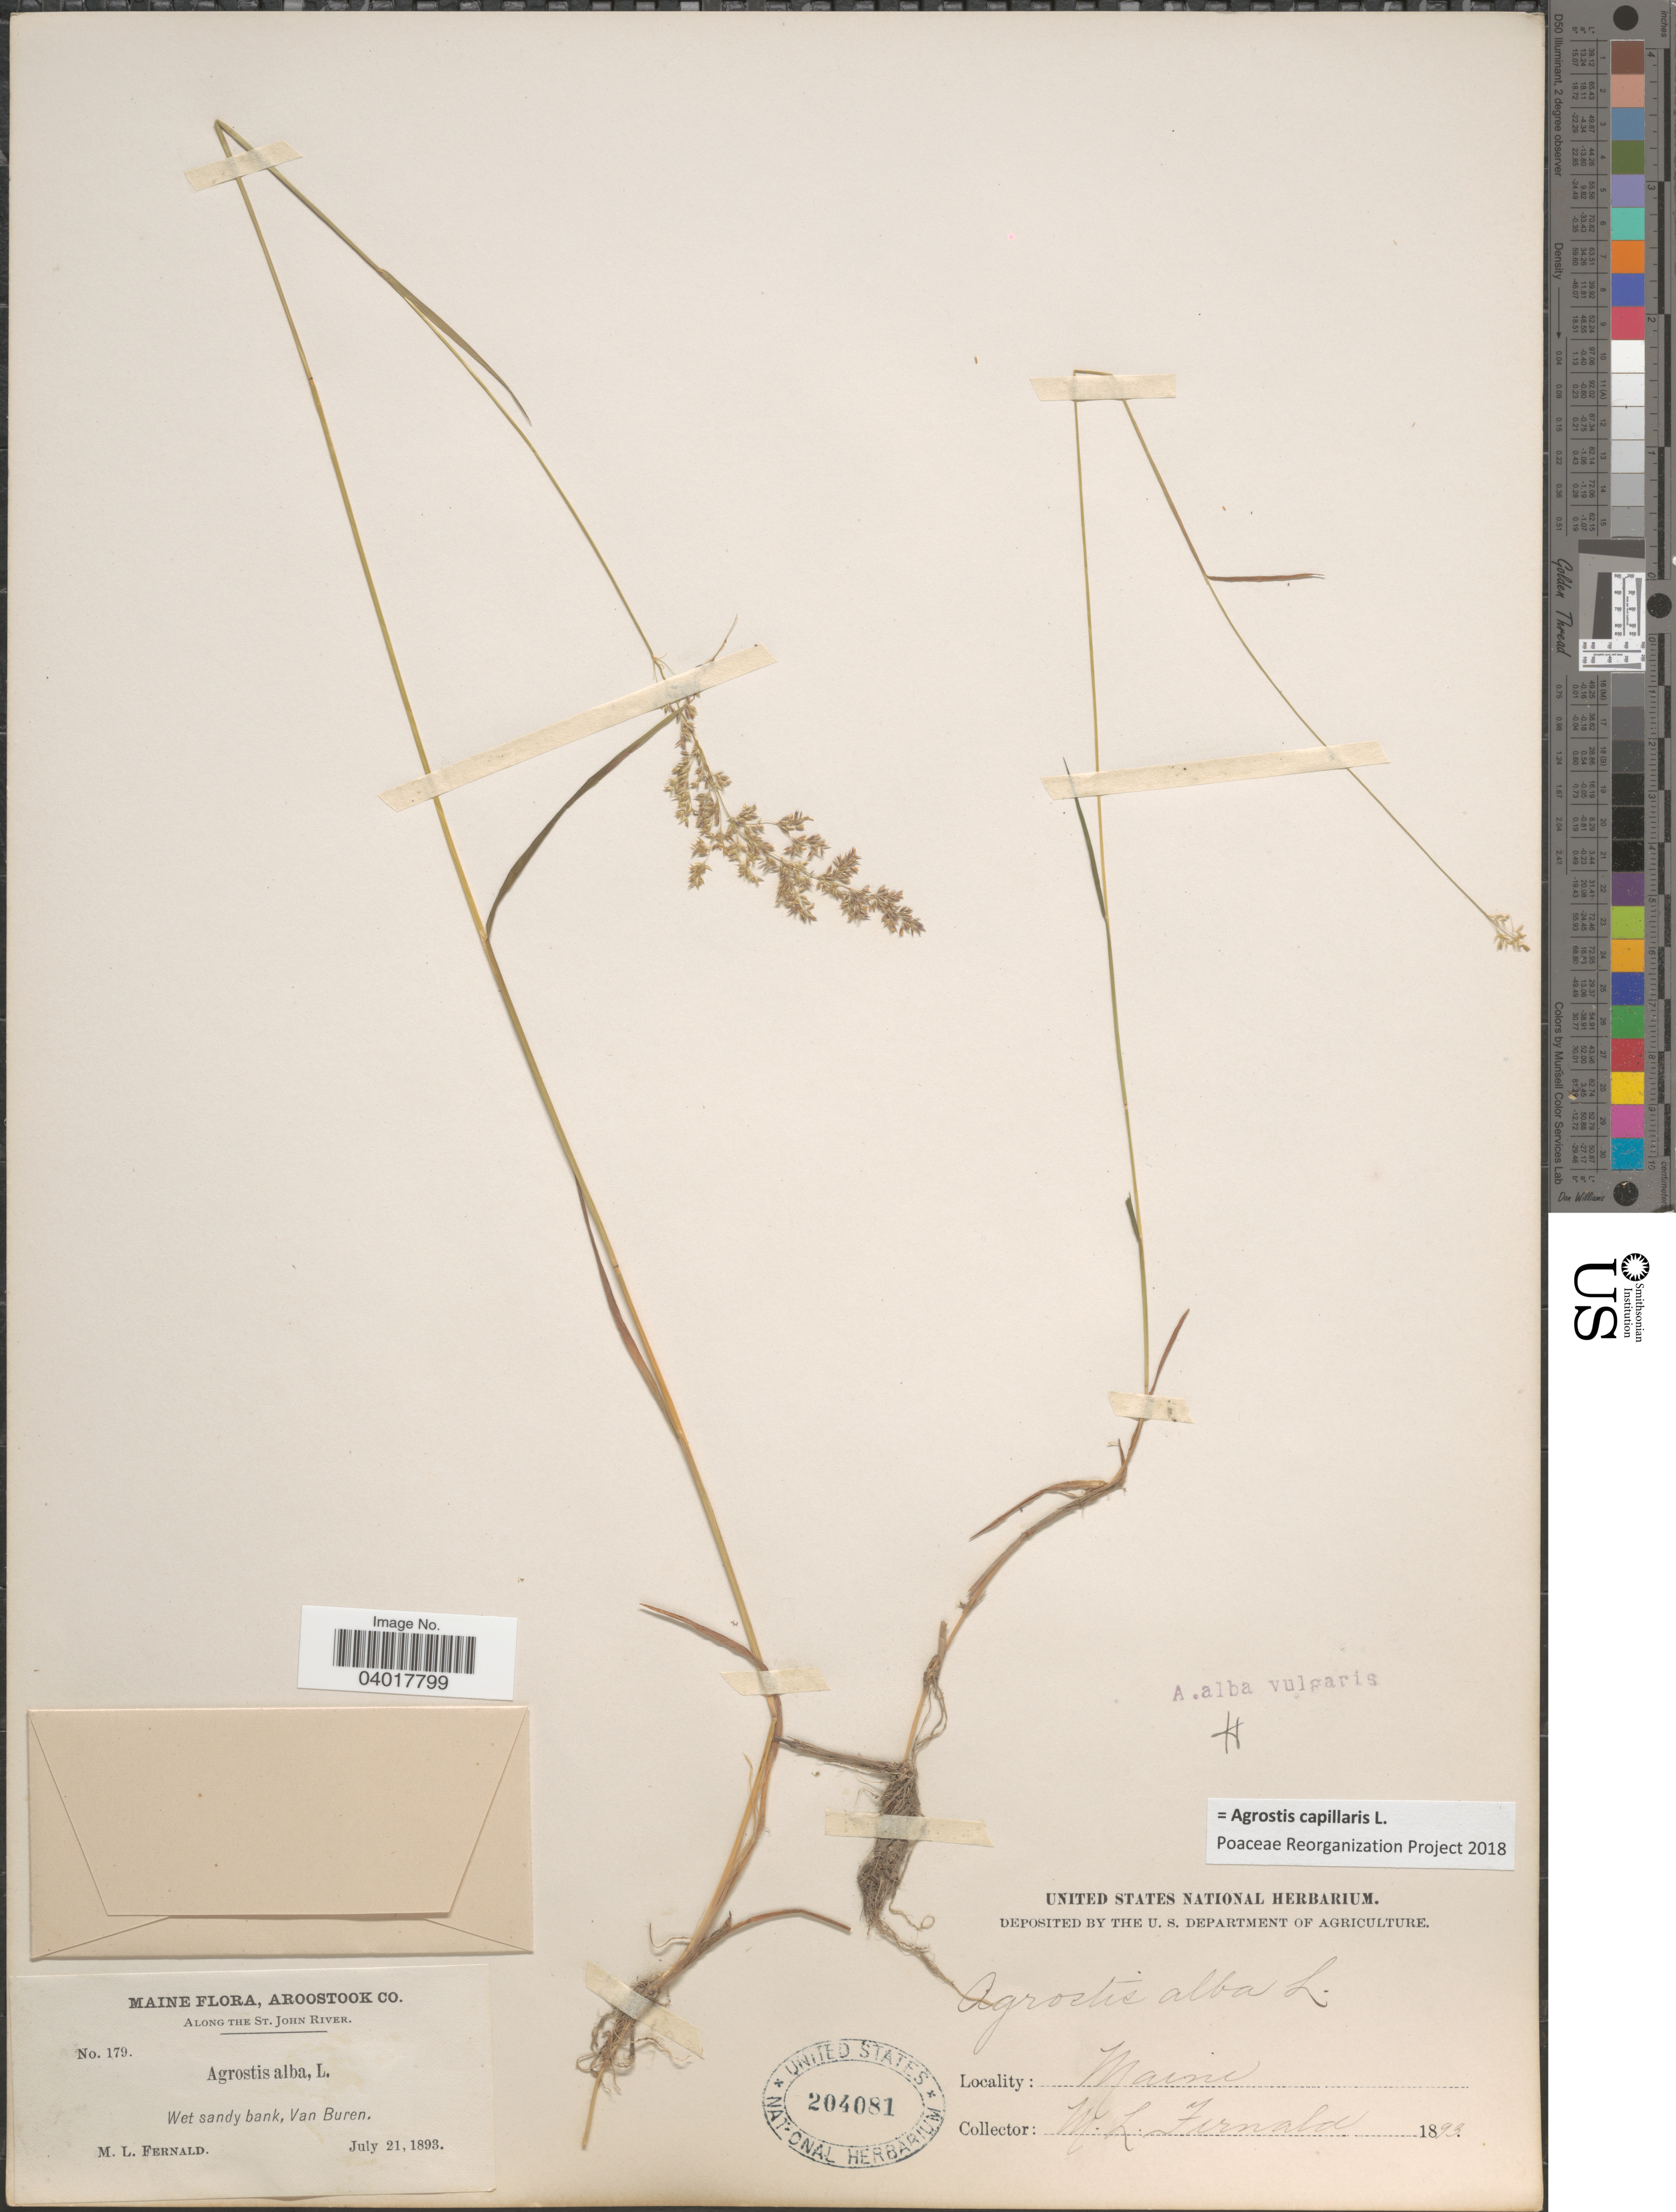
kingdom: Plantae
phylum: Tracheophyta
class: Liliopsida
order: Poales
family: Poaceae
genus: Agrostis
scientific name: Agrostis capillaris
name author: L.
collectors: M. L. Fernald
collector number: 179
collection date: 1893-07-21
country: United States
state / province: Maine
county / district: Aroostook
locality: Along the St. John River. Wet sandy bank, Van Buren.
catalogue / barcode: US 204081